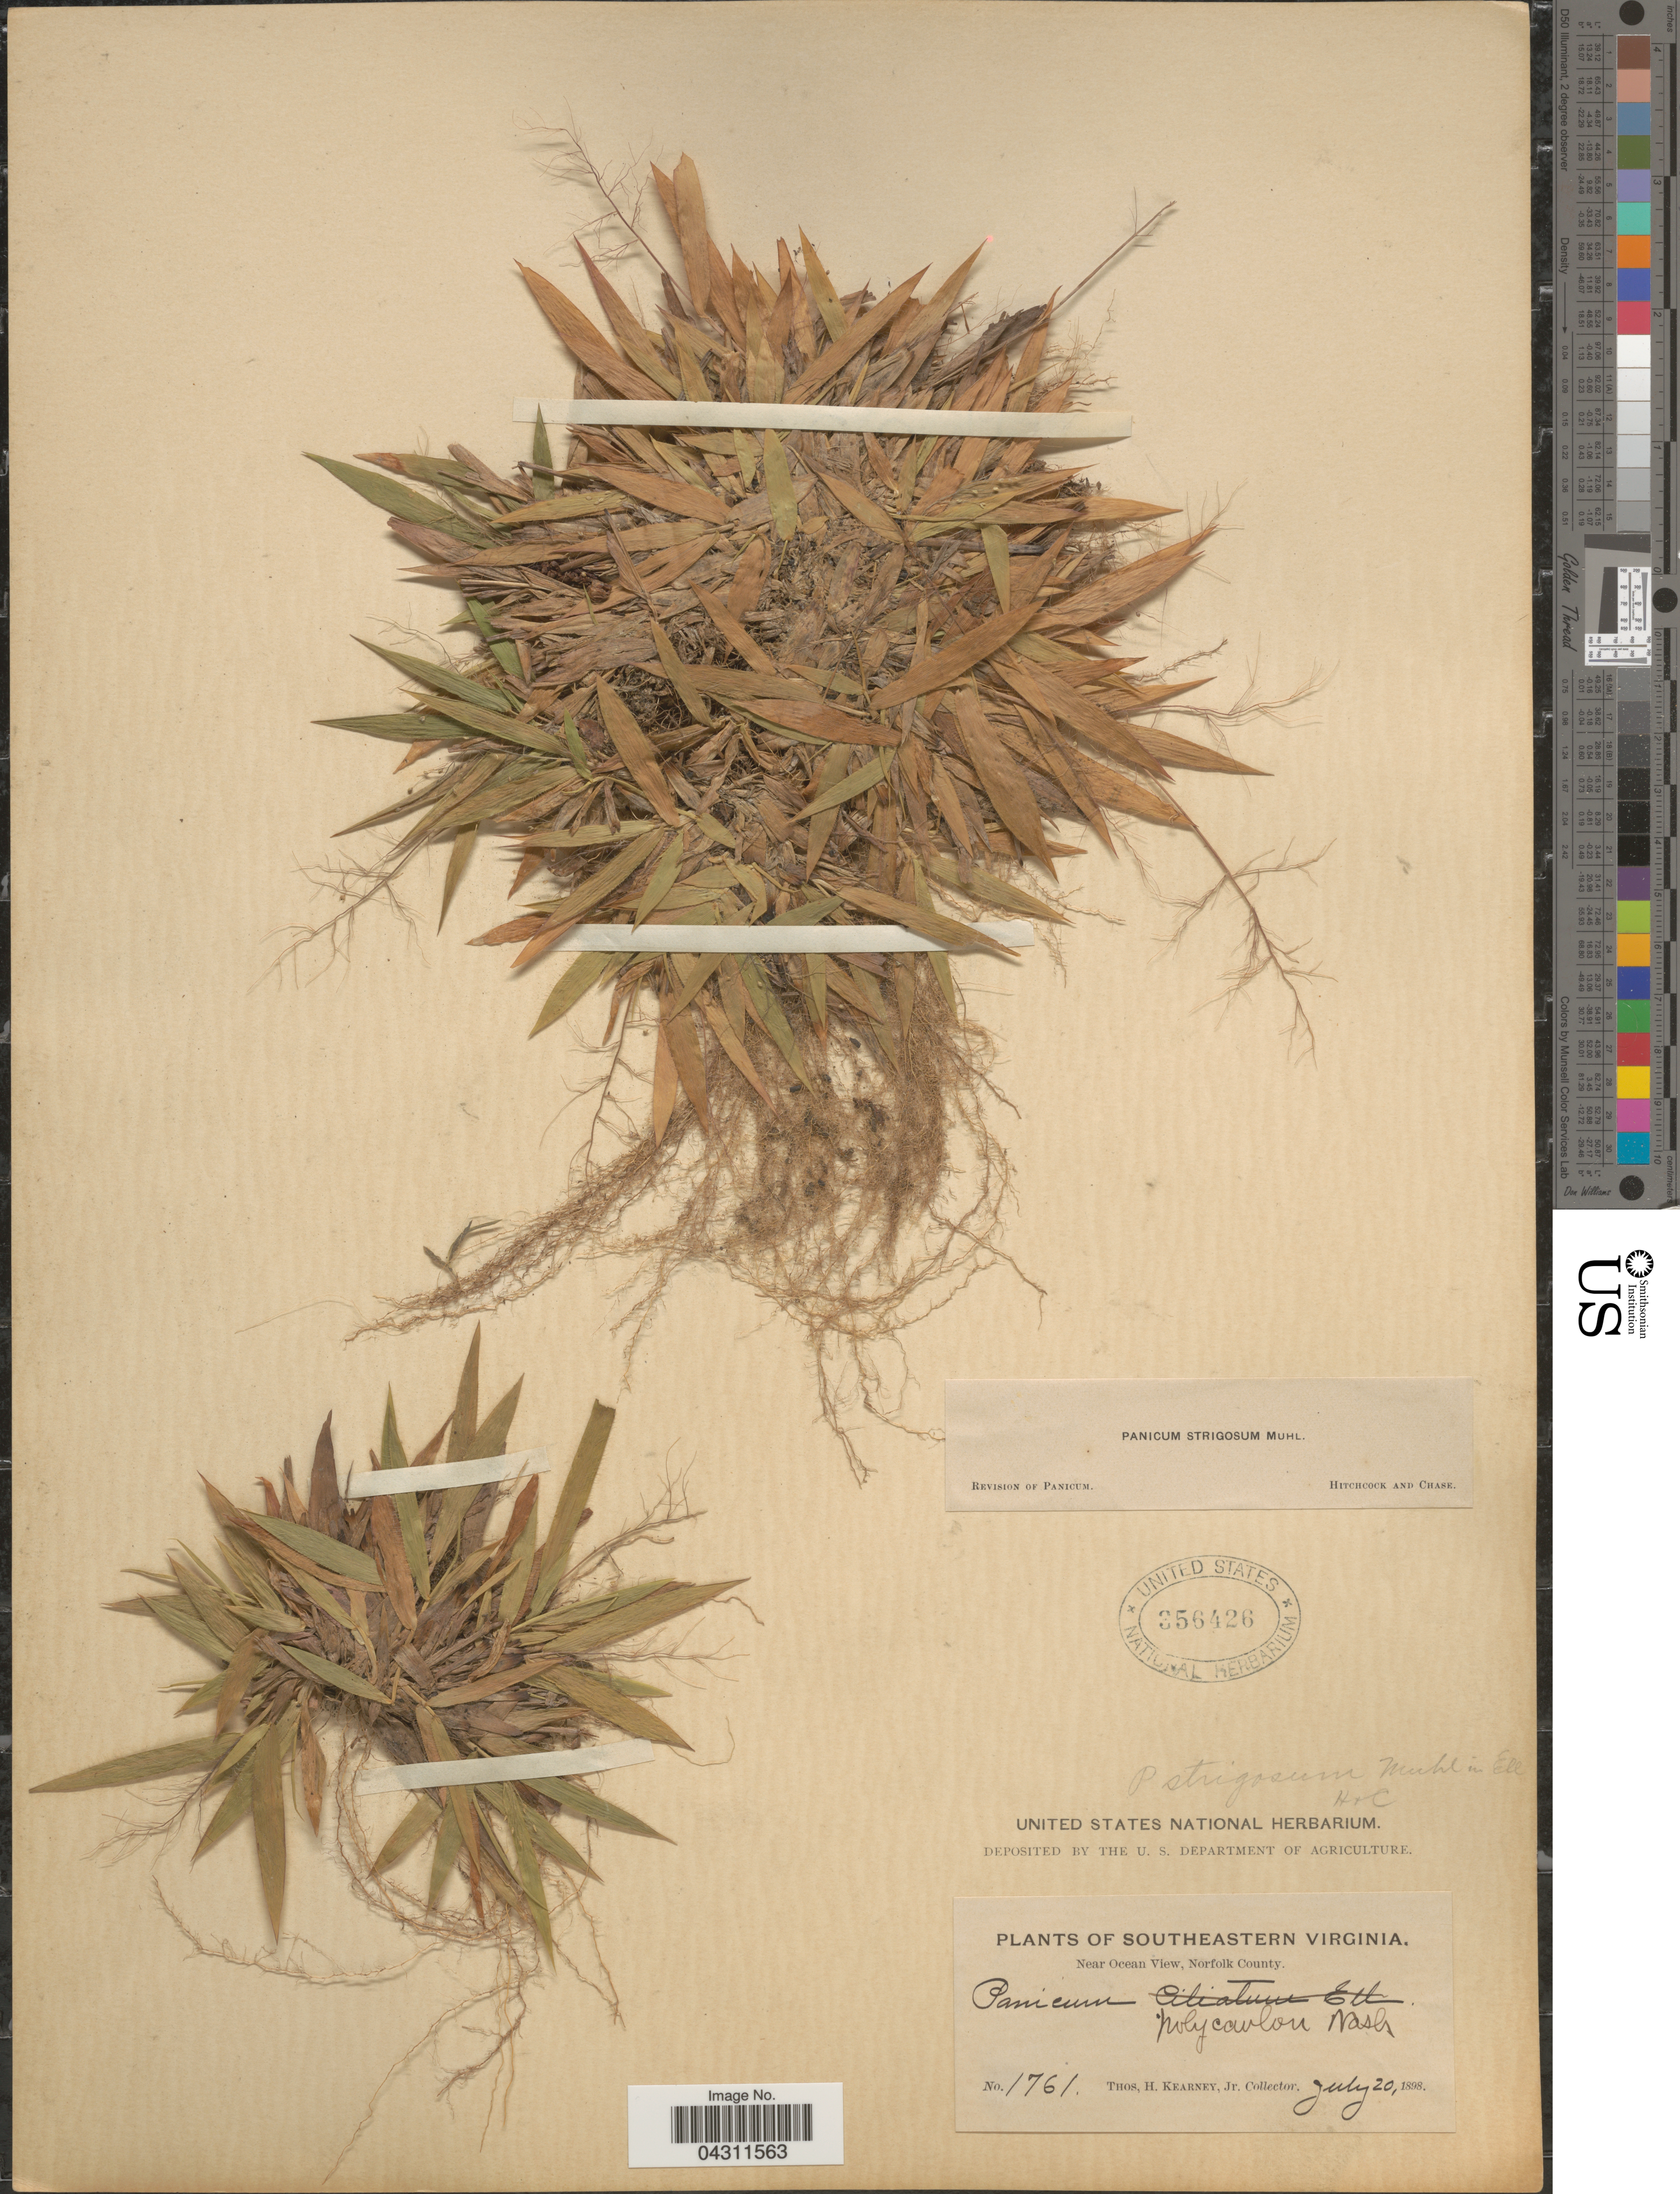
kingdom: Plantae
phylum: Tracheophyta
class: Liliopsida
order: Poales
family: Poaceae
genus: Dichanthelium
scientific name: Dichanthelium strigosum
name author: (Muhl. ex Elliott) Freckmann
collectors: T. H. Kearney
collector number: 1761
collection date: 1898-07-20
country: United States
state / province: Virginia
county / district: City of Norfolk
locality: Southeastern Virginia. Near Ocean View, Norfolk County.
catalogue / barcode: US 356426